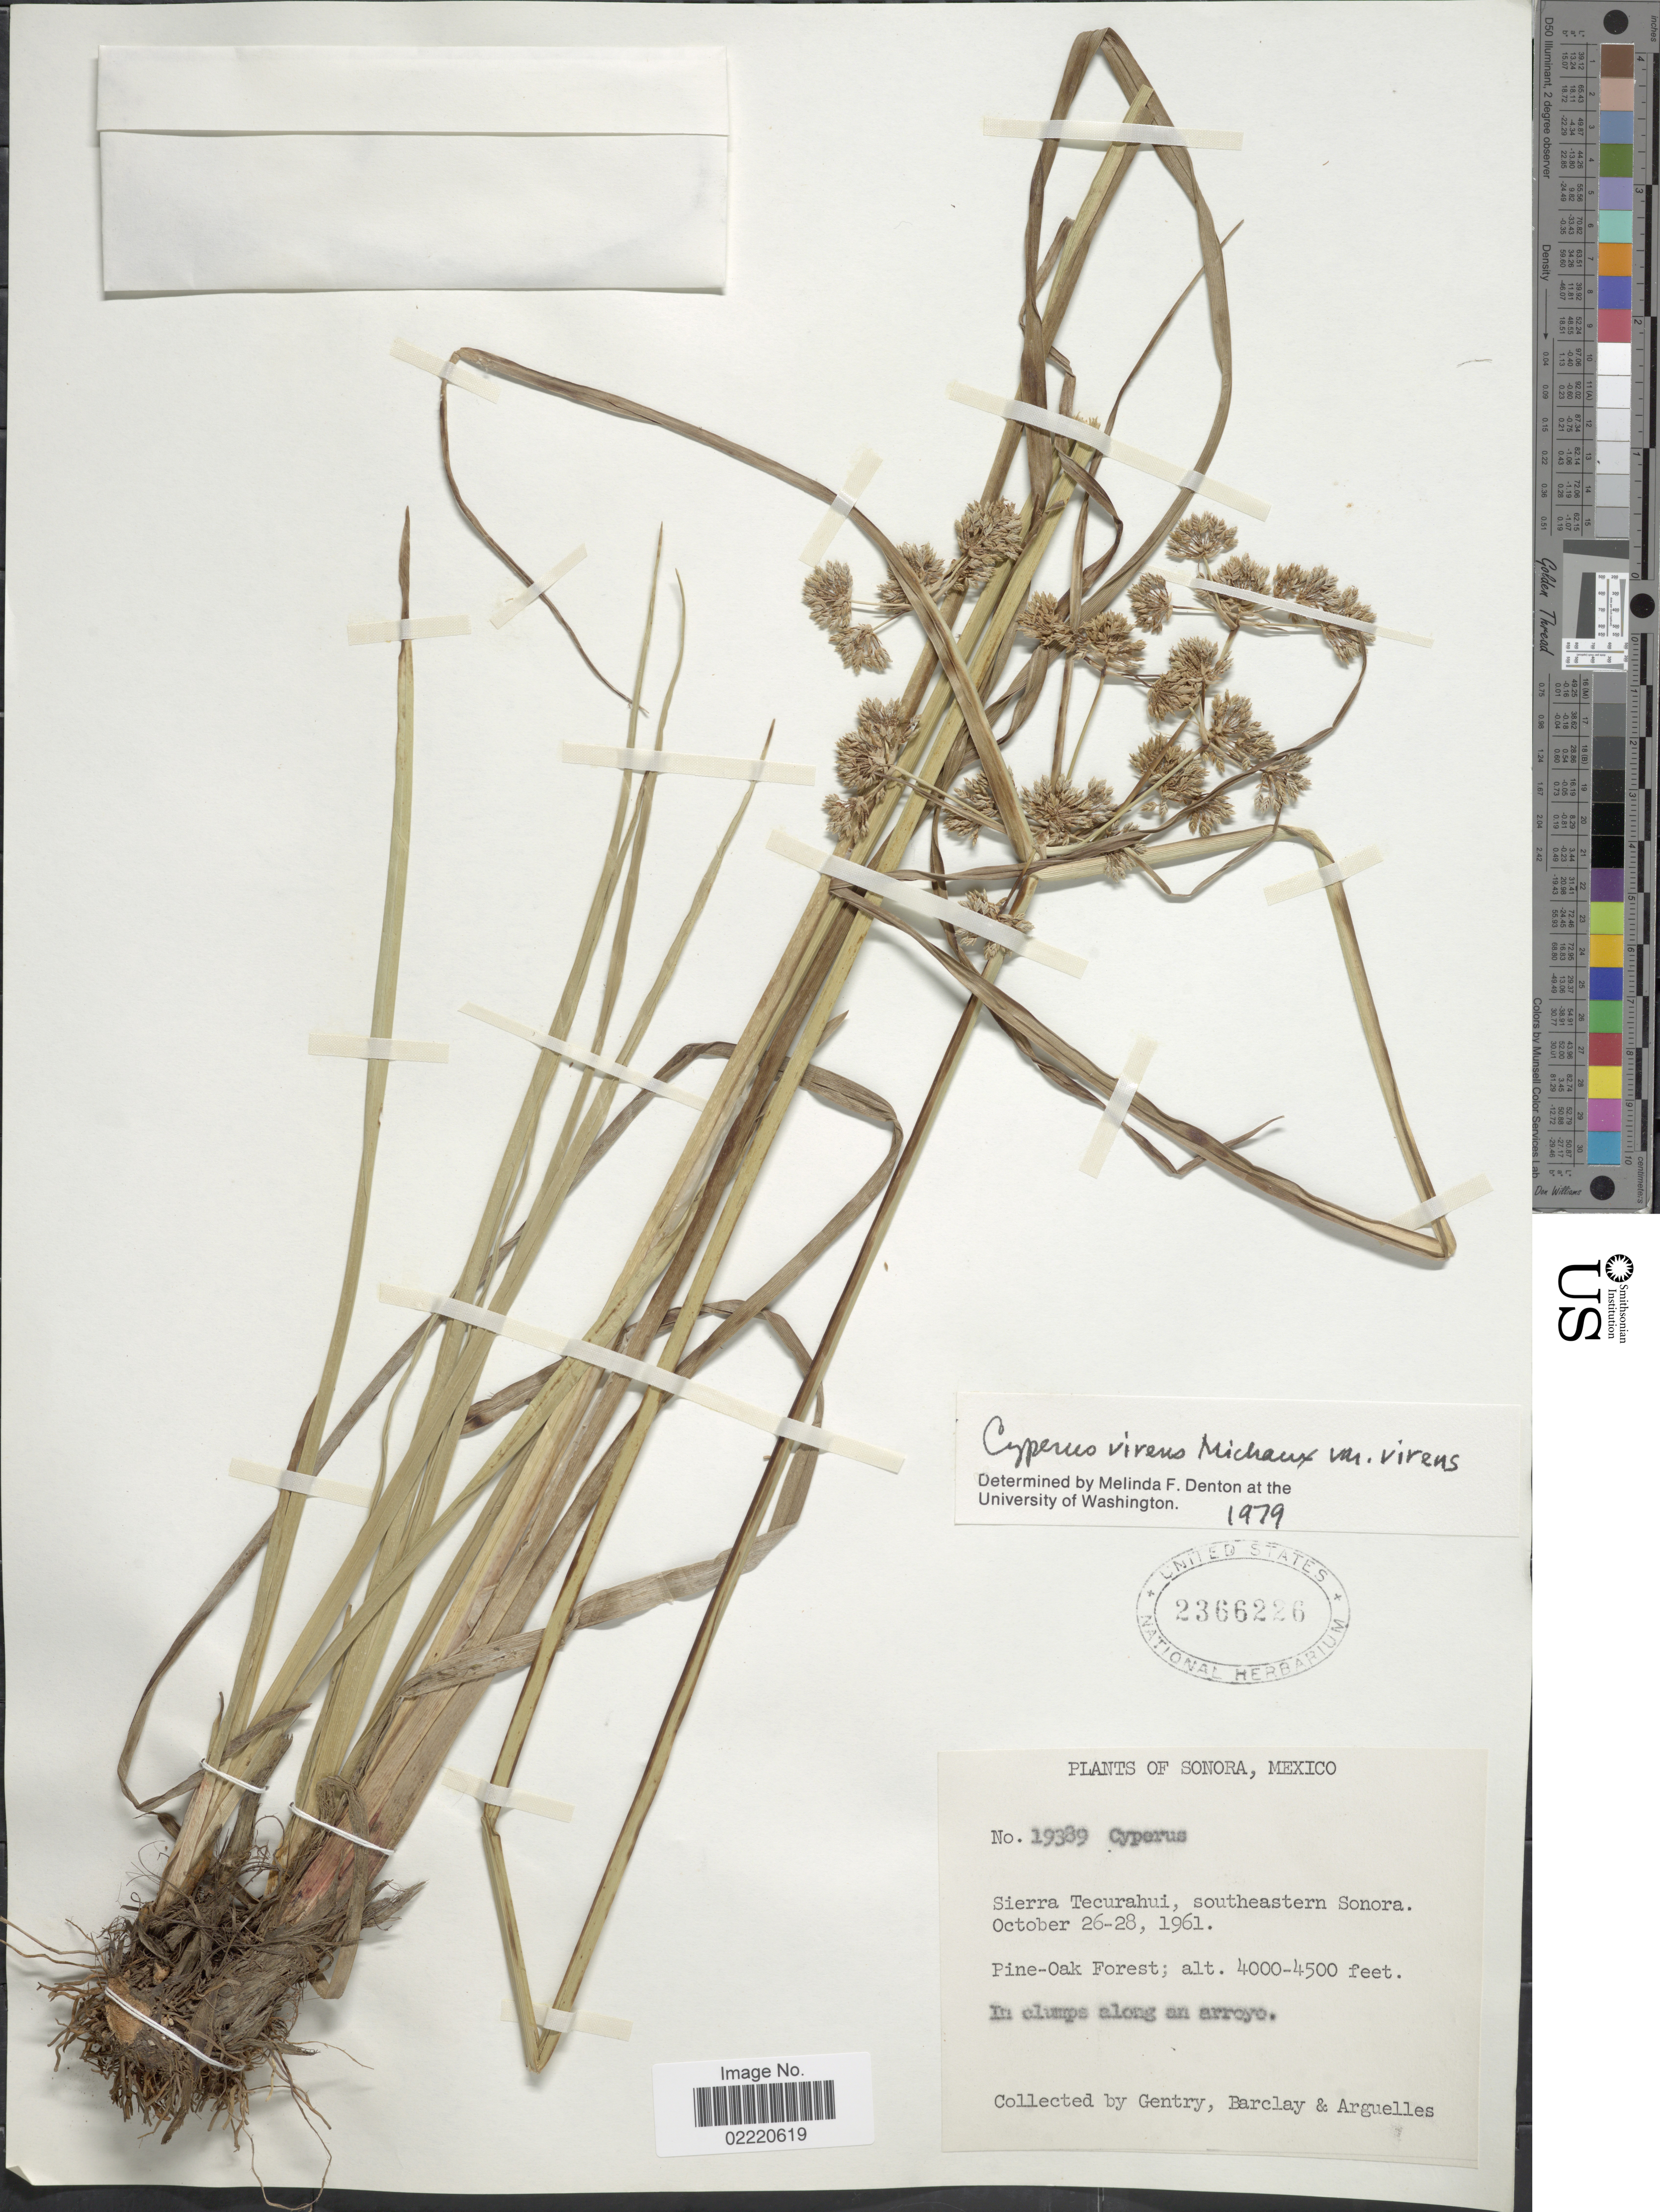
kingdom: Plantae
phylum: Tracheophyta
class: Liliopsida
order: Poales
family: Cyperaceae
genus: Cyperus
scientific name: Cyperus virens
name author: Michx.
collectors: Gentry, --, -- Barclay & Arguelles, --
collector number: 19389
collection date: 1961-10-26/1961-10-28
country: Mexico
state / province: Sonora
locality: Sierra Tecurahui, southeastern Sonora, in clumps along an arroyo.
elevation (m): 1219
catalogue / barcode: US 2366226